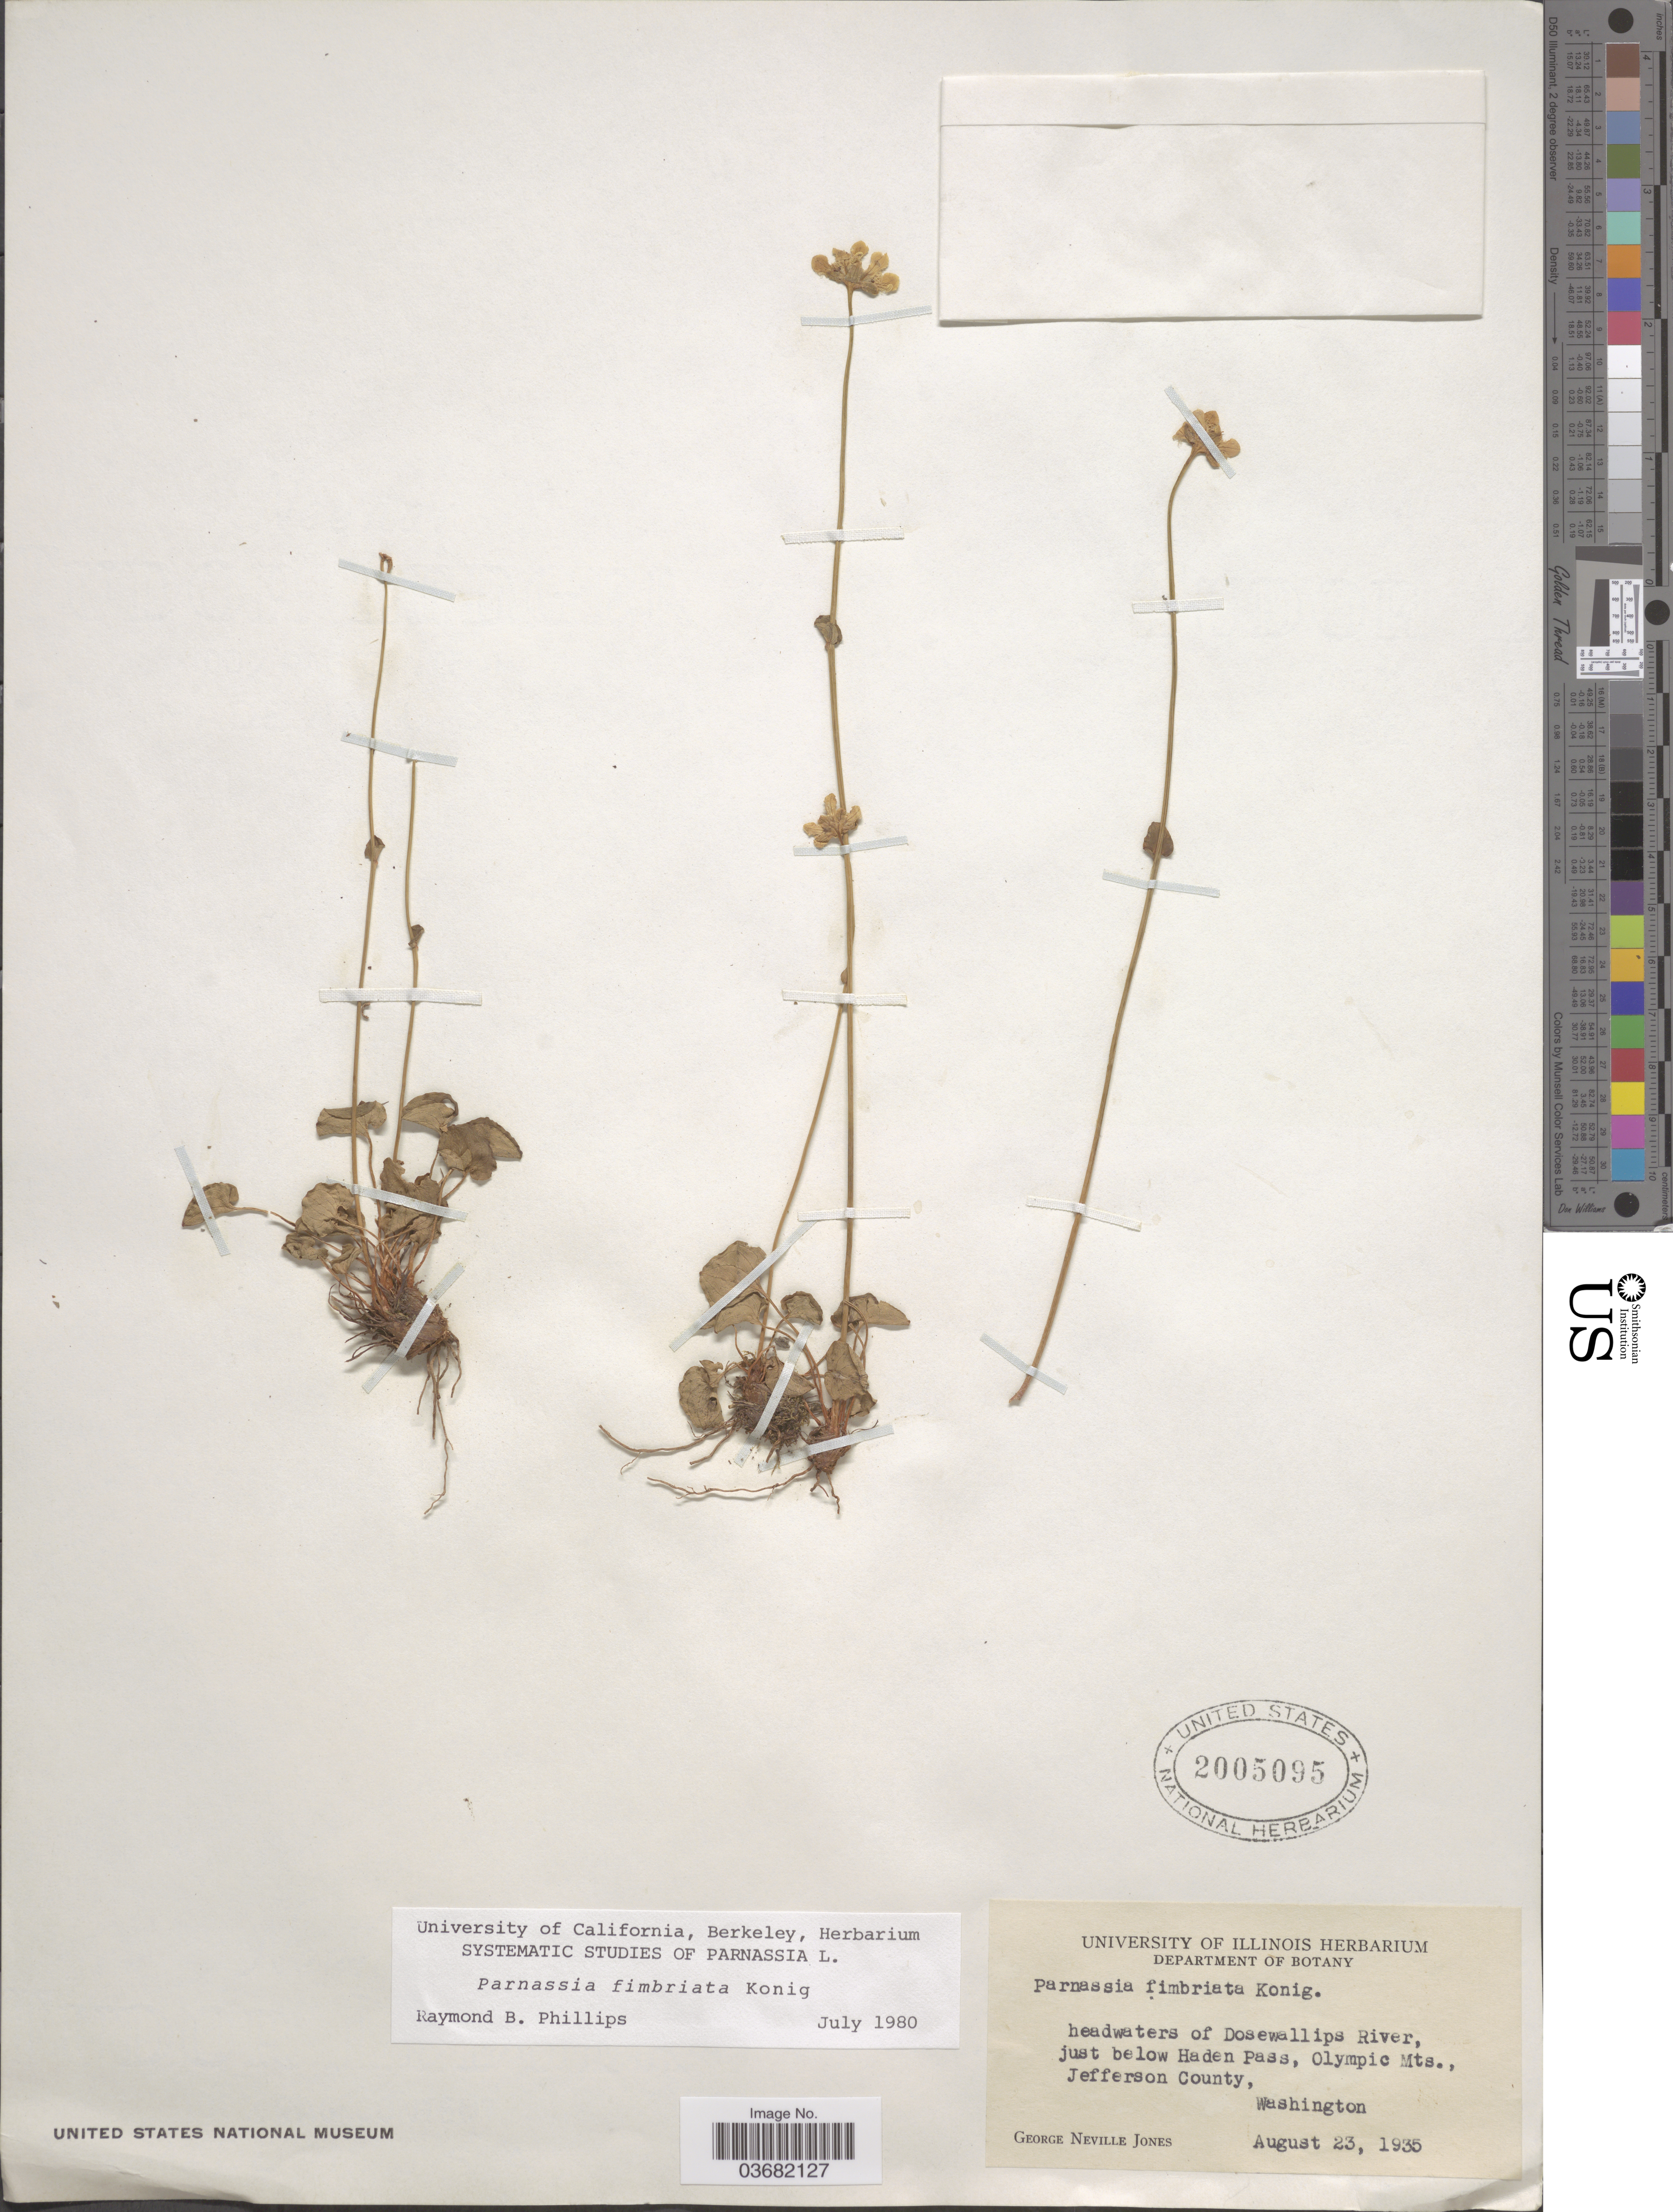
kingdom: Plantae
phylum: Tracheophyta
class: Magnoliopsida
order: Celastrales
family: Parnassiaceae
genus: Parnassia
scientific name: Parnassia fimbriata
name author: K.D. Koenig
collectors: G. N. Jones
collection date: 1935-08-23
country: United States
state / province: Washington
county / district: Jefferson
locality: Headwaters of Dosewallips River, just below Haden Pass, Olympic Mts., Jefferson County.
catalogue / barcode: US 2005095